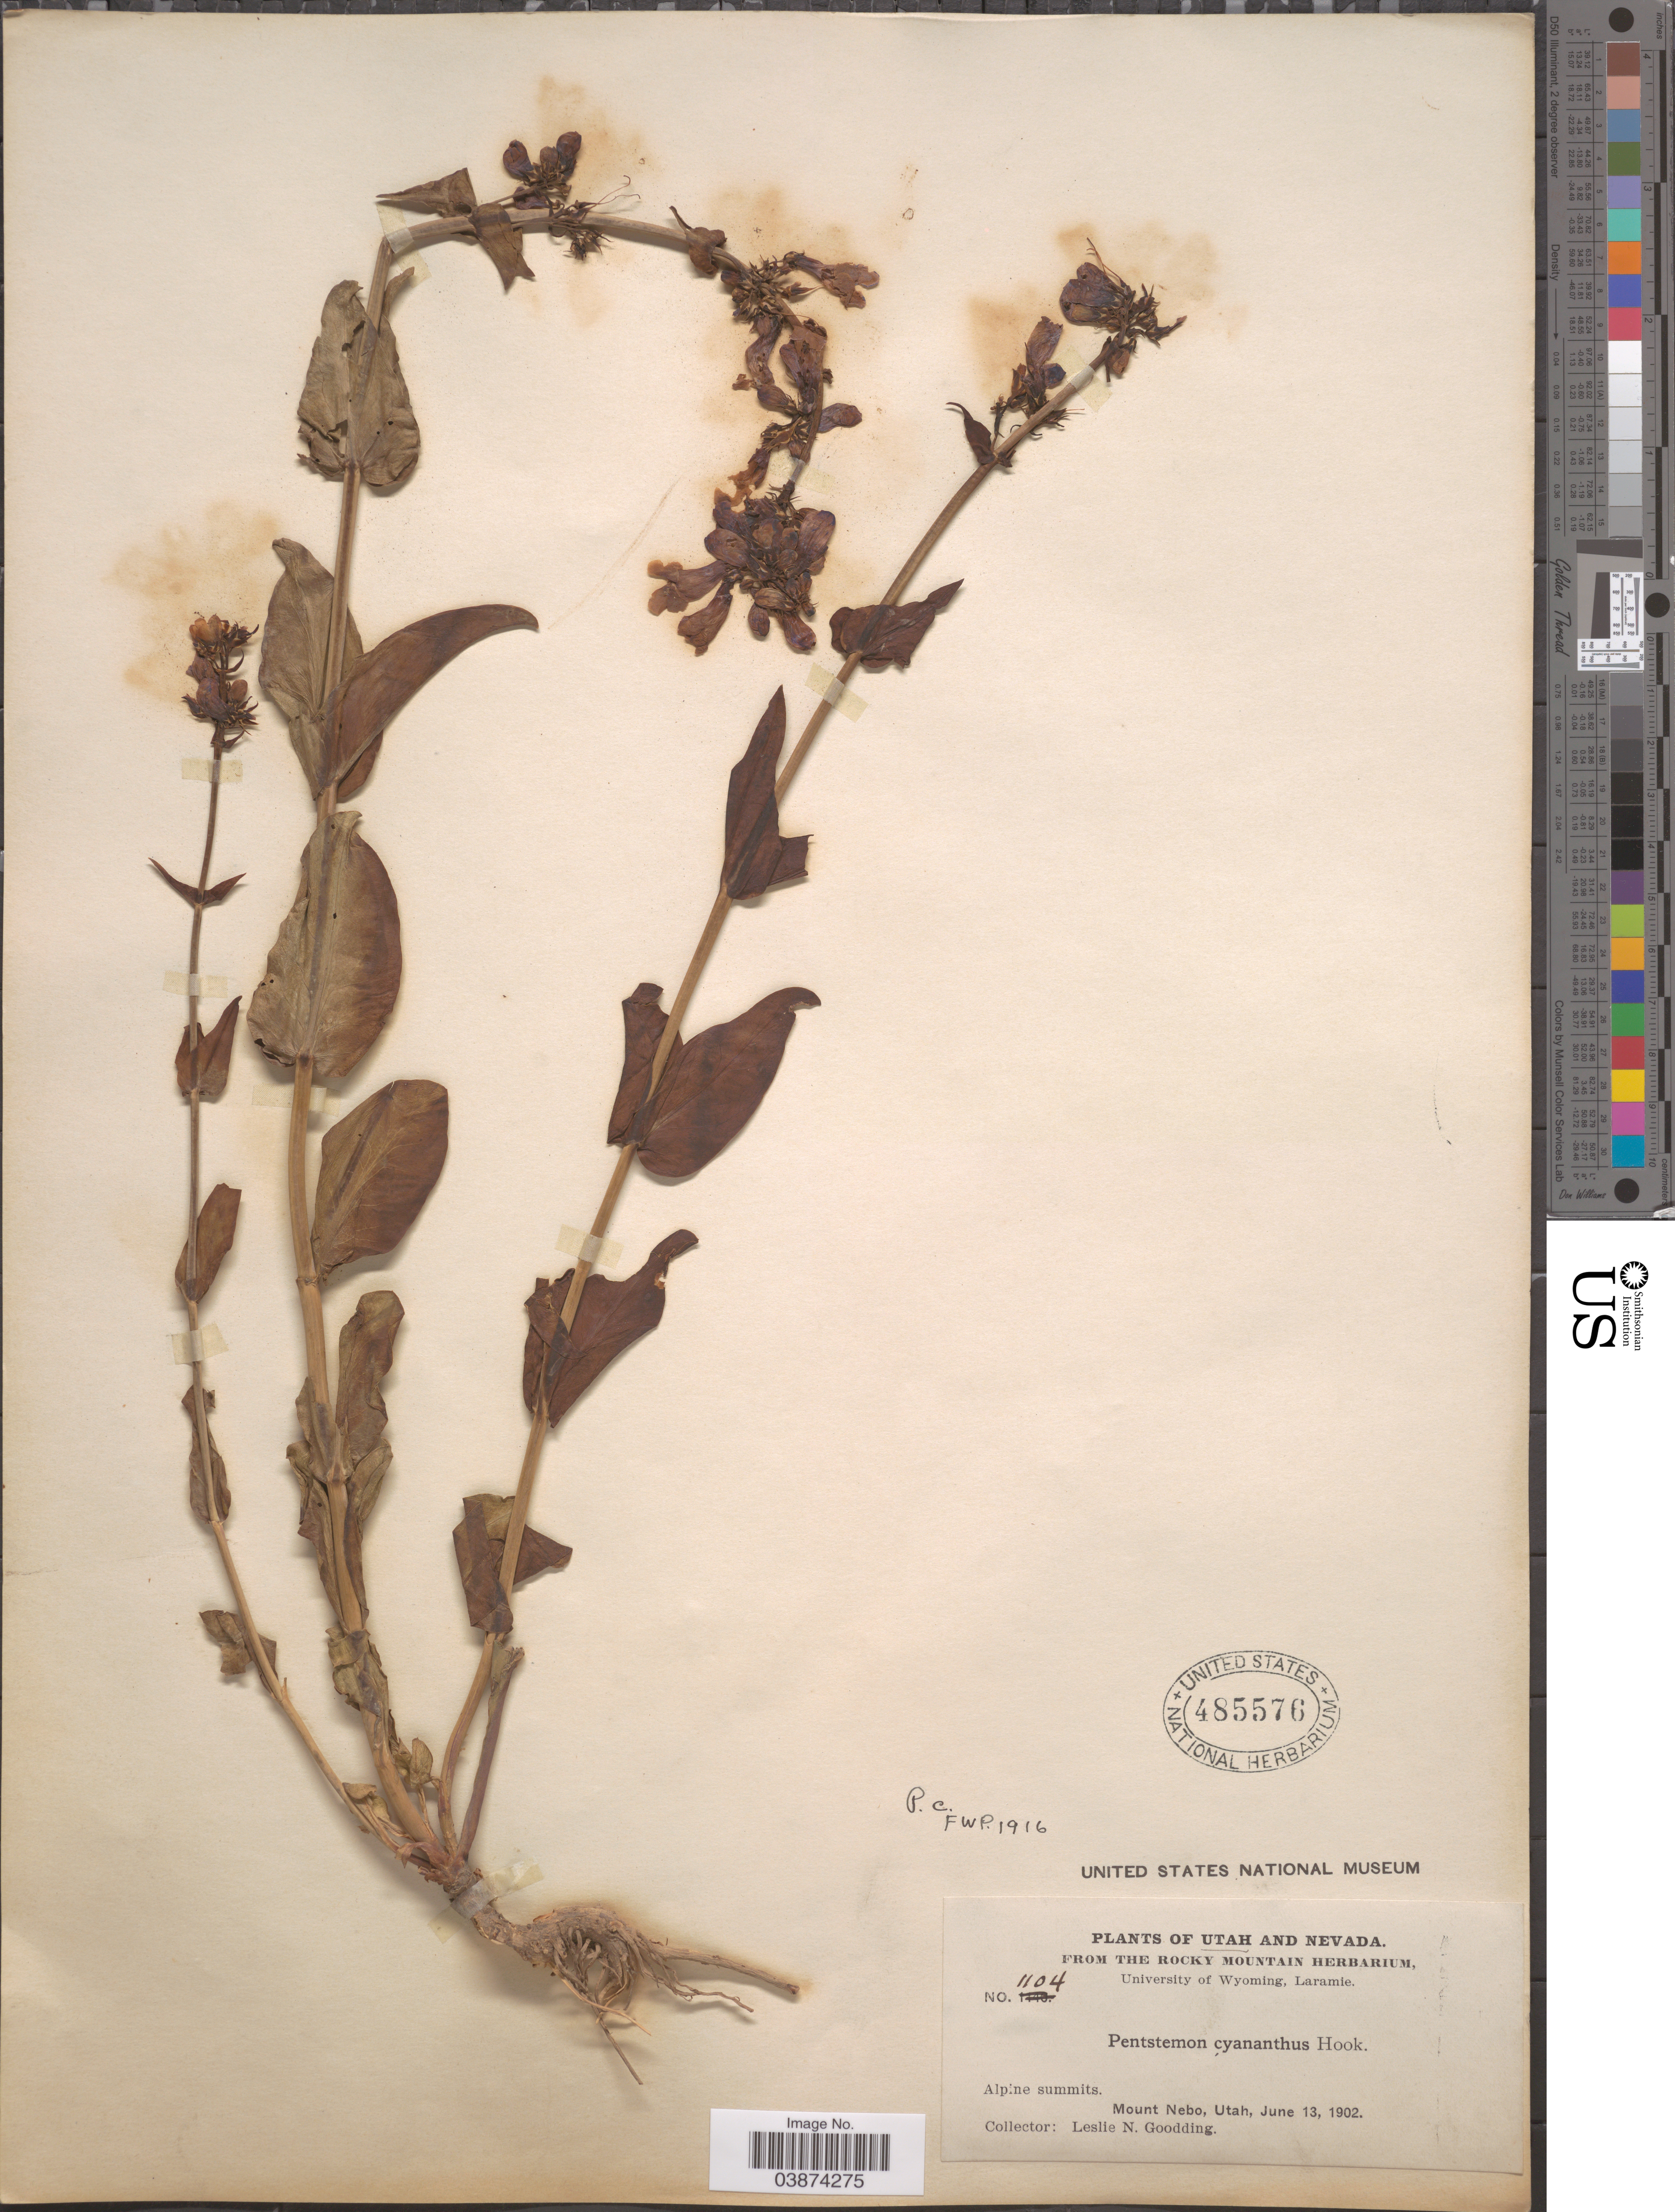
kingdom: Plantae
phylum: Tracheophyta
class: Magnoliopsida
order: Lamiales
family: Plantaginaceae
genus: Penstemon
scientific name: Penstemon cyananthus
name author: Hook.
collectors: L. N. Goodding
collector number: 1104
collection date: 1902-06-13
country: United States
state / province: Utah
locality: Mount Nebo.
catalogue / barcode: US 485576